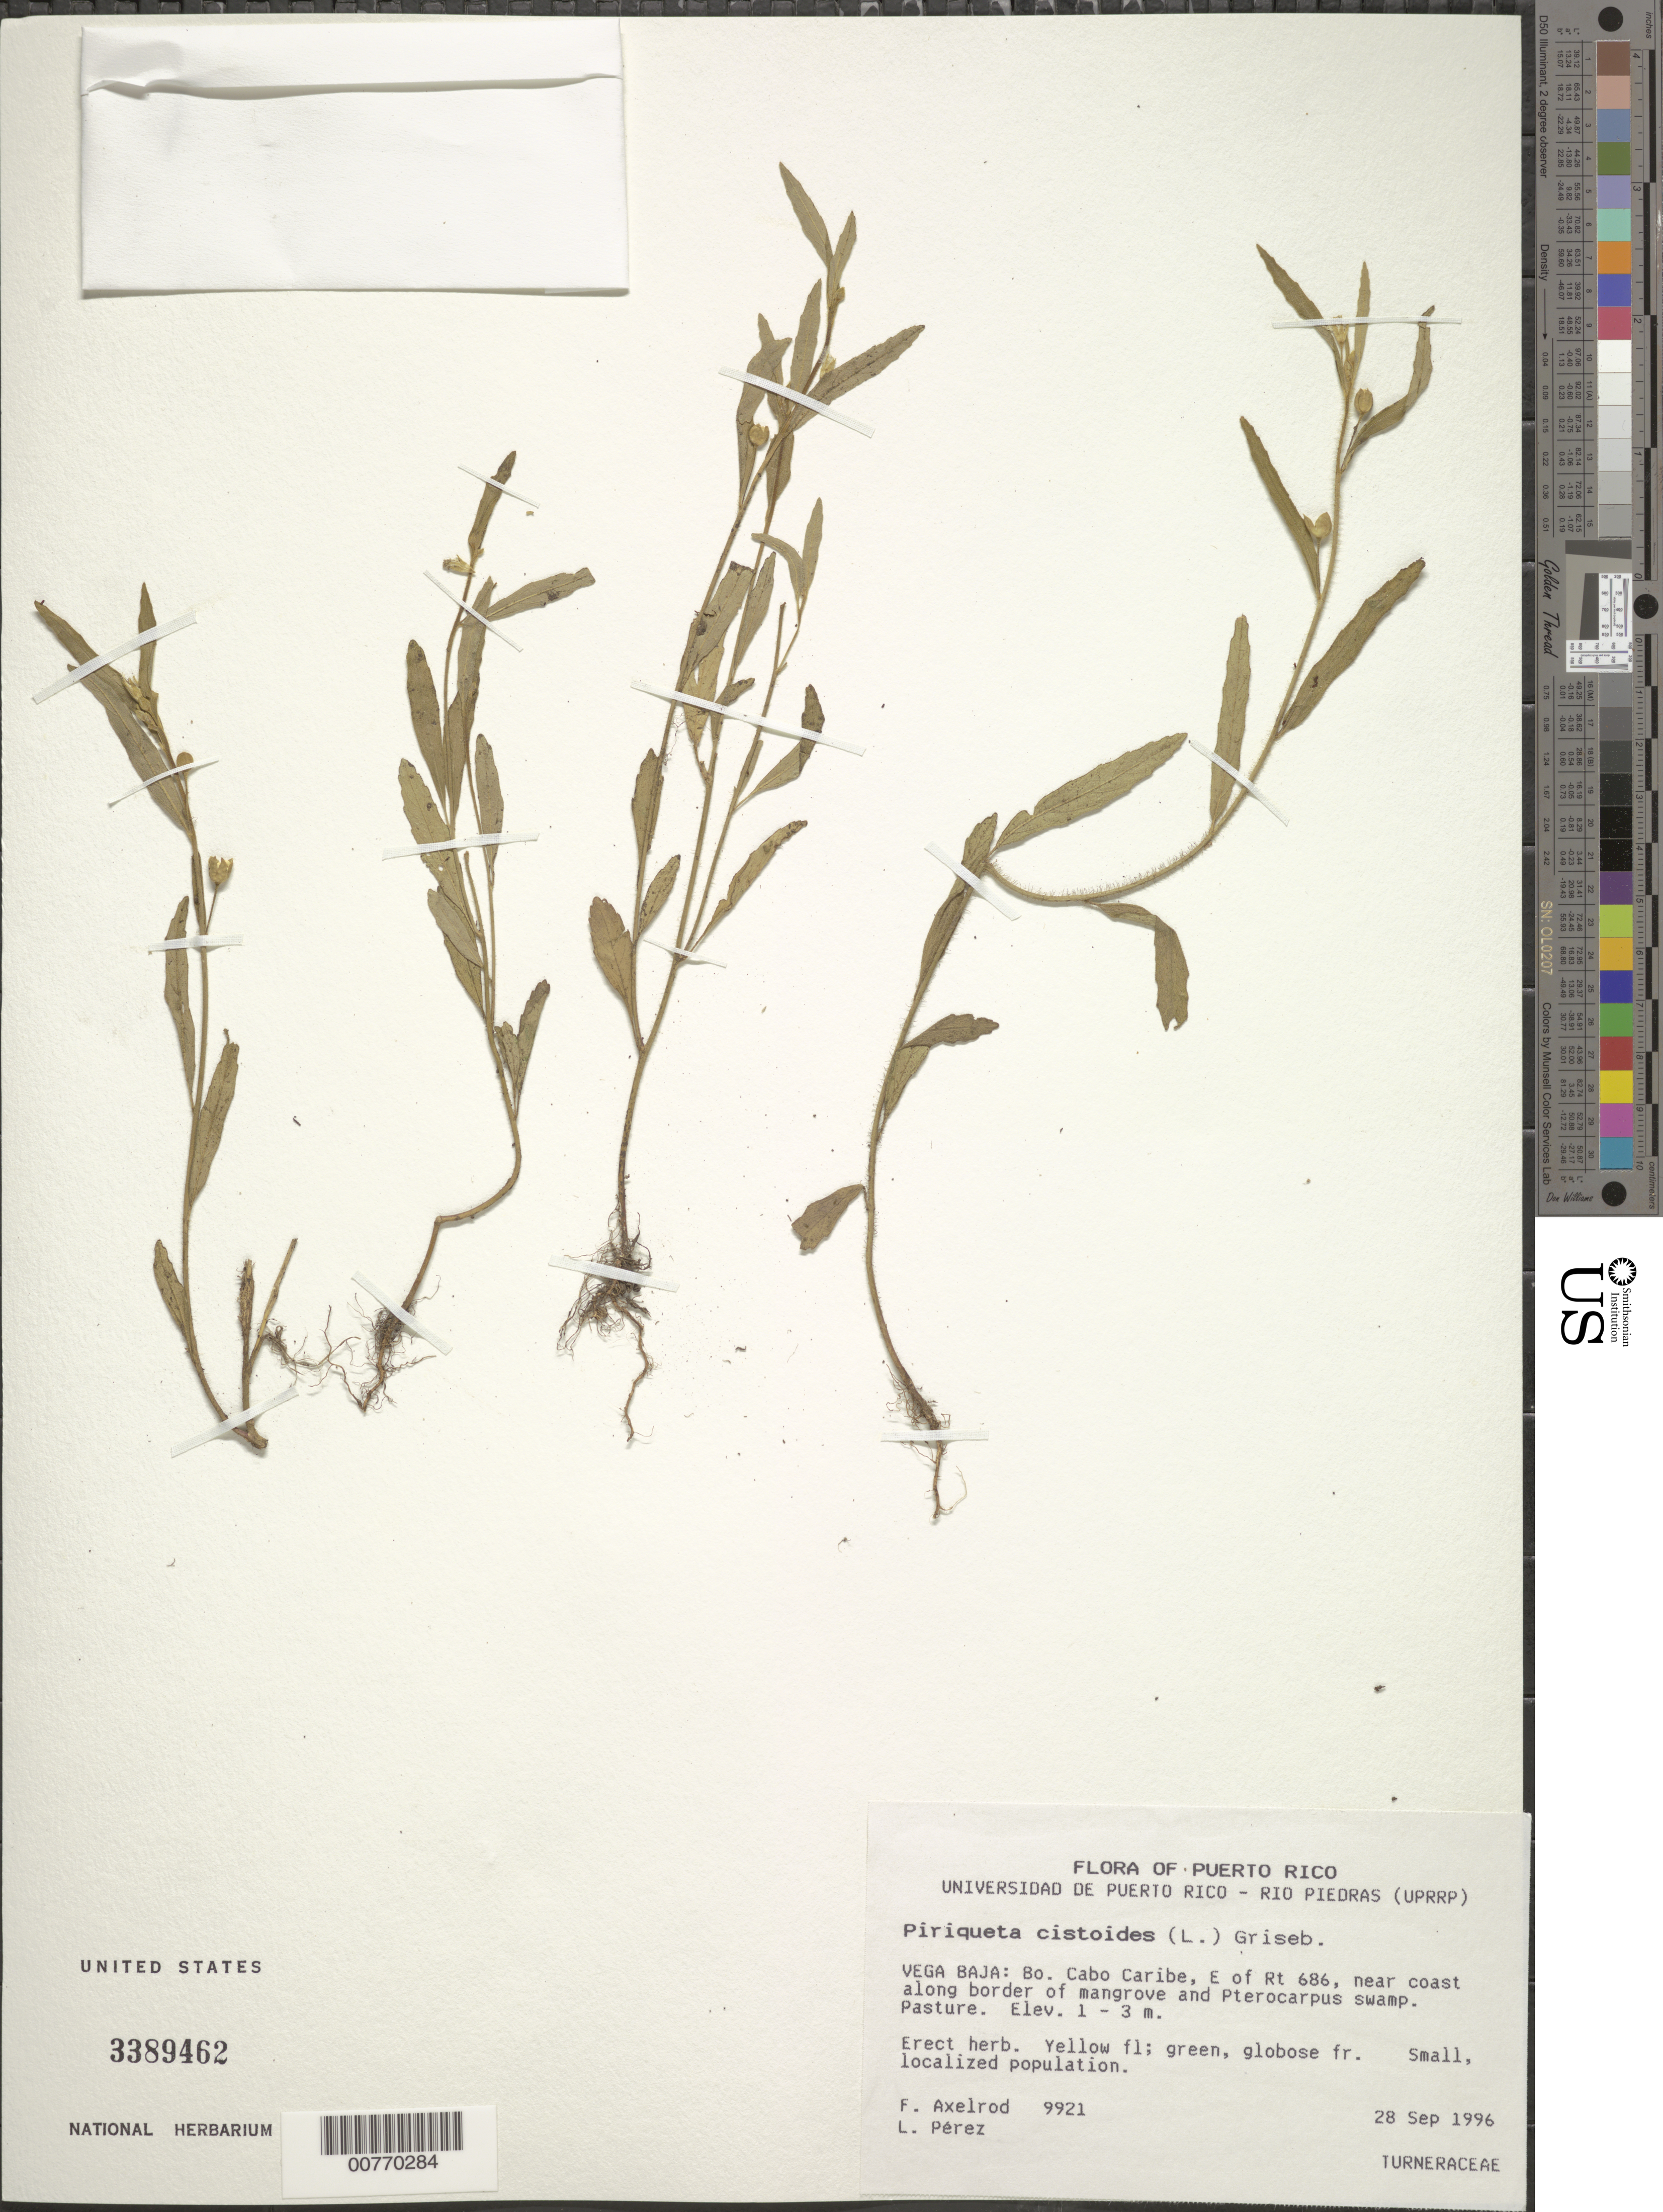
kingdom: Plantae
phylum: Tracheophyta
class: Magnoliopsida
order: Malpighiales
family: Turneraceae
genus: Piriqueta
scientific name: Piriqueta cistoides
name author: (L.) Griseb.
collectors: F. S. Axelrod & L. Pérez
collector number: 9921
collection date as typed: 28 Sep 1996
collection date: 1996-09-28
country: Puerto Rico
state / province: Vega Baja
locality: Vega Baja, Bo. Cabo Caribe, east of rt. 686.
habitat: Near coast along border of mangrove and Pterocarpus swamp.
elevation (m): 1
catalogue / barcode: US 3389462